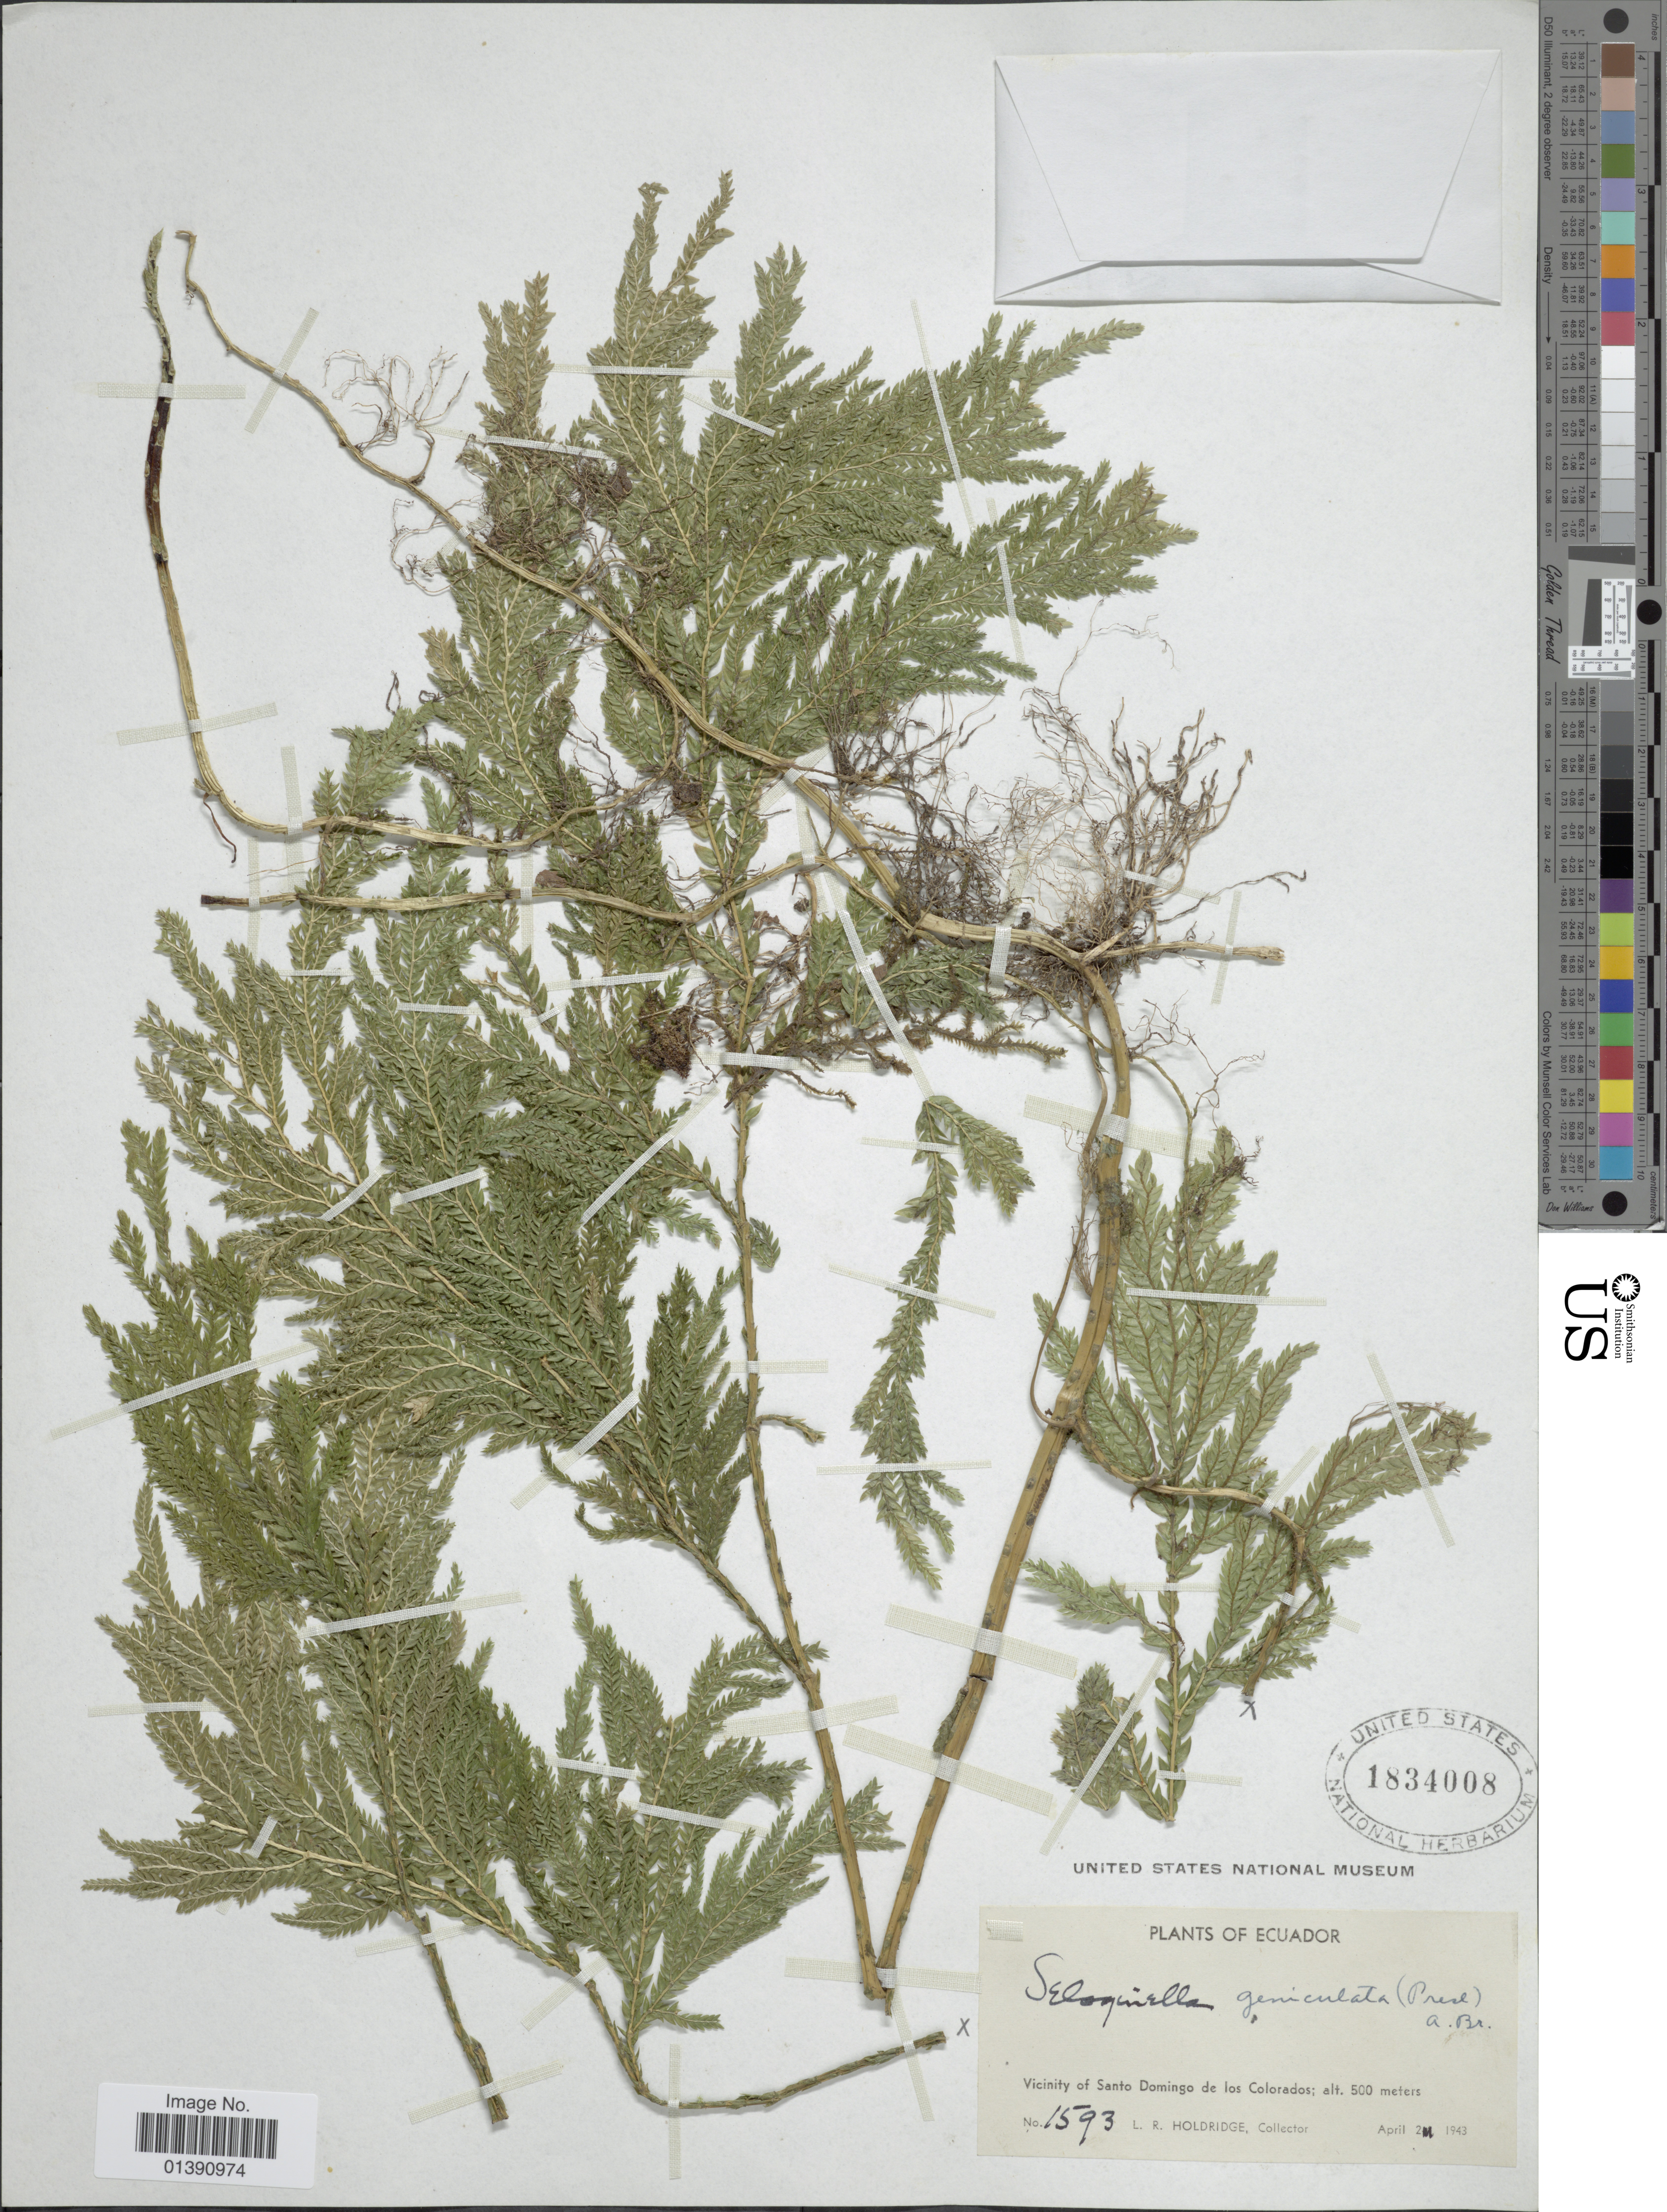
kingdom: Plantae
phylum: Tracheophyta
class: Lycopodiopsida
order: Selaginellales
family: Selaginellaceae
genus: Selaginella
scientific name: Selaginella geniculata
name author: (C. Presl) Spring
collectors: L. Holdridge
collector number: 1593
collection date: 1943-04-02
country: Ecuador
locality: Vicinity of Santo Domingo de los Colorados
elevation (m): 500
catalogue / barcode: US 1834008